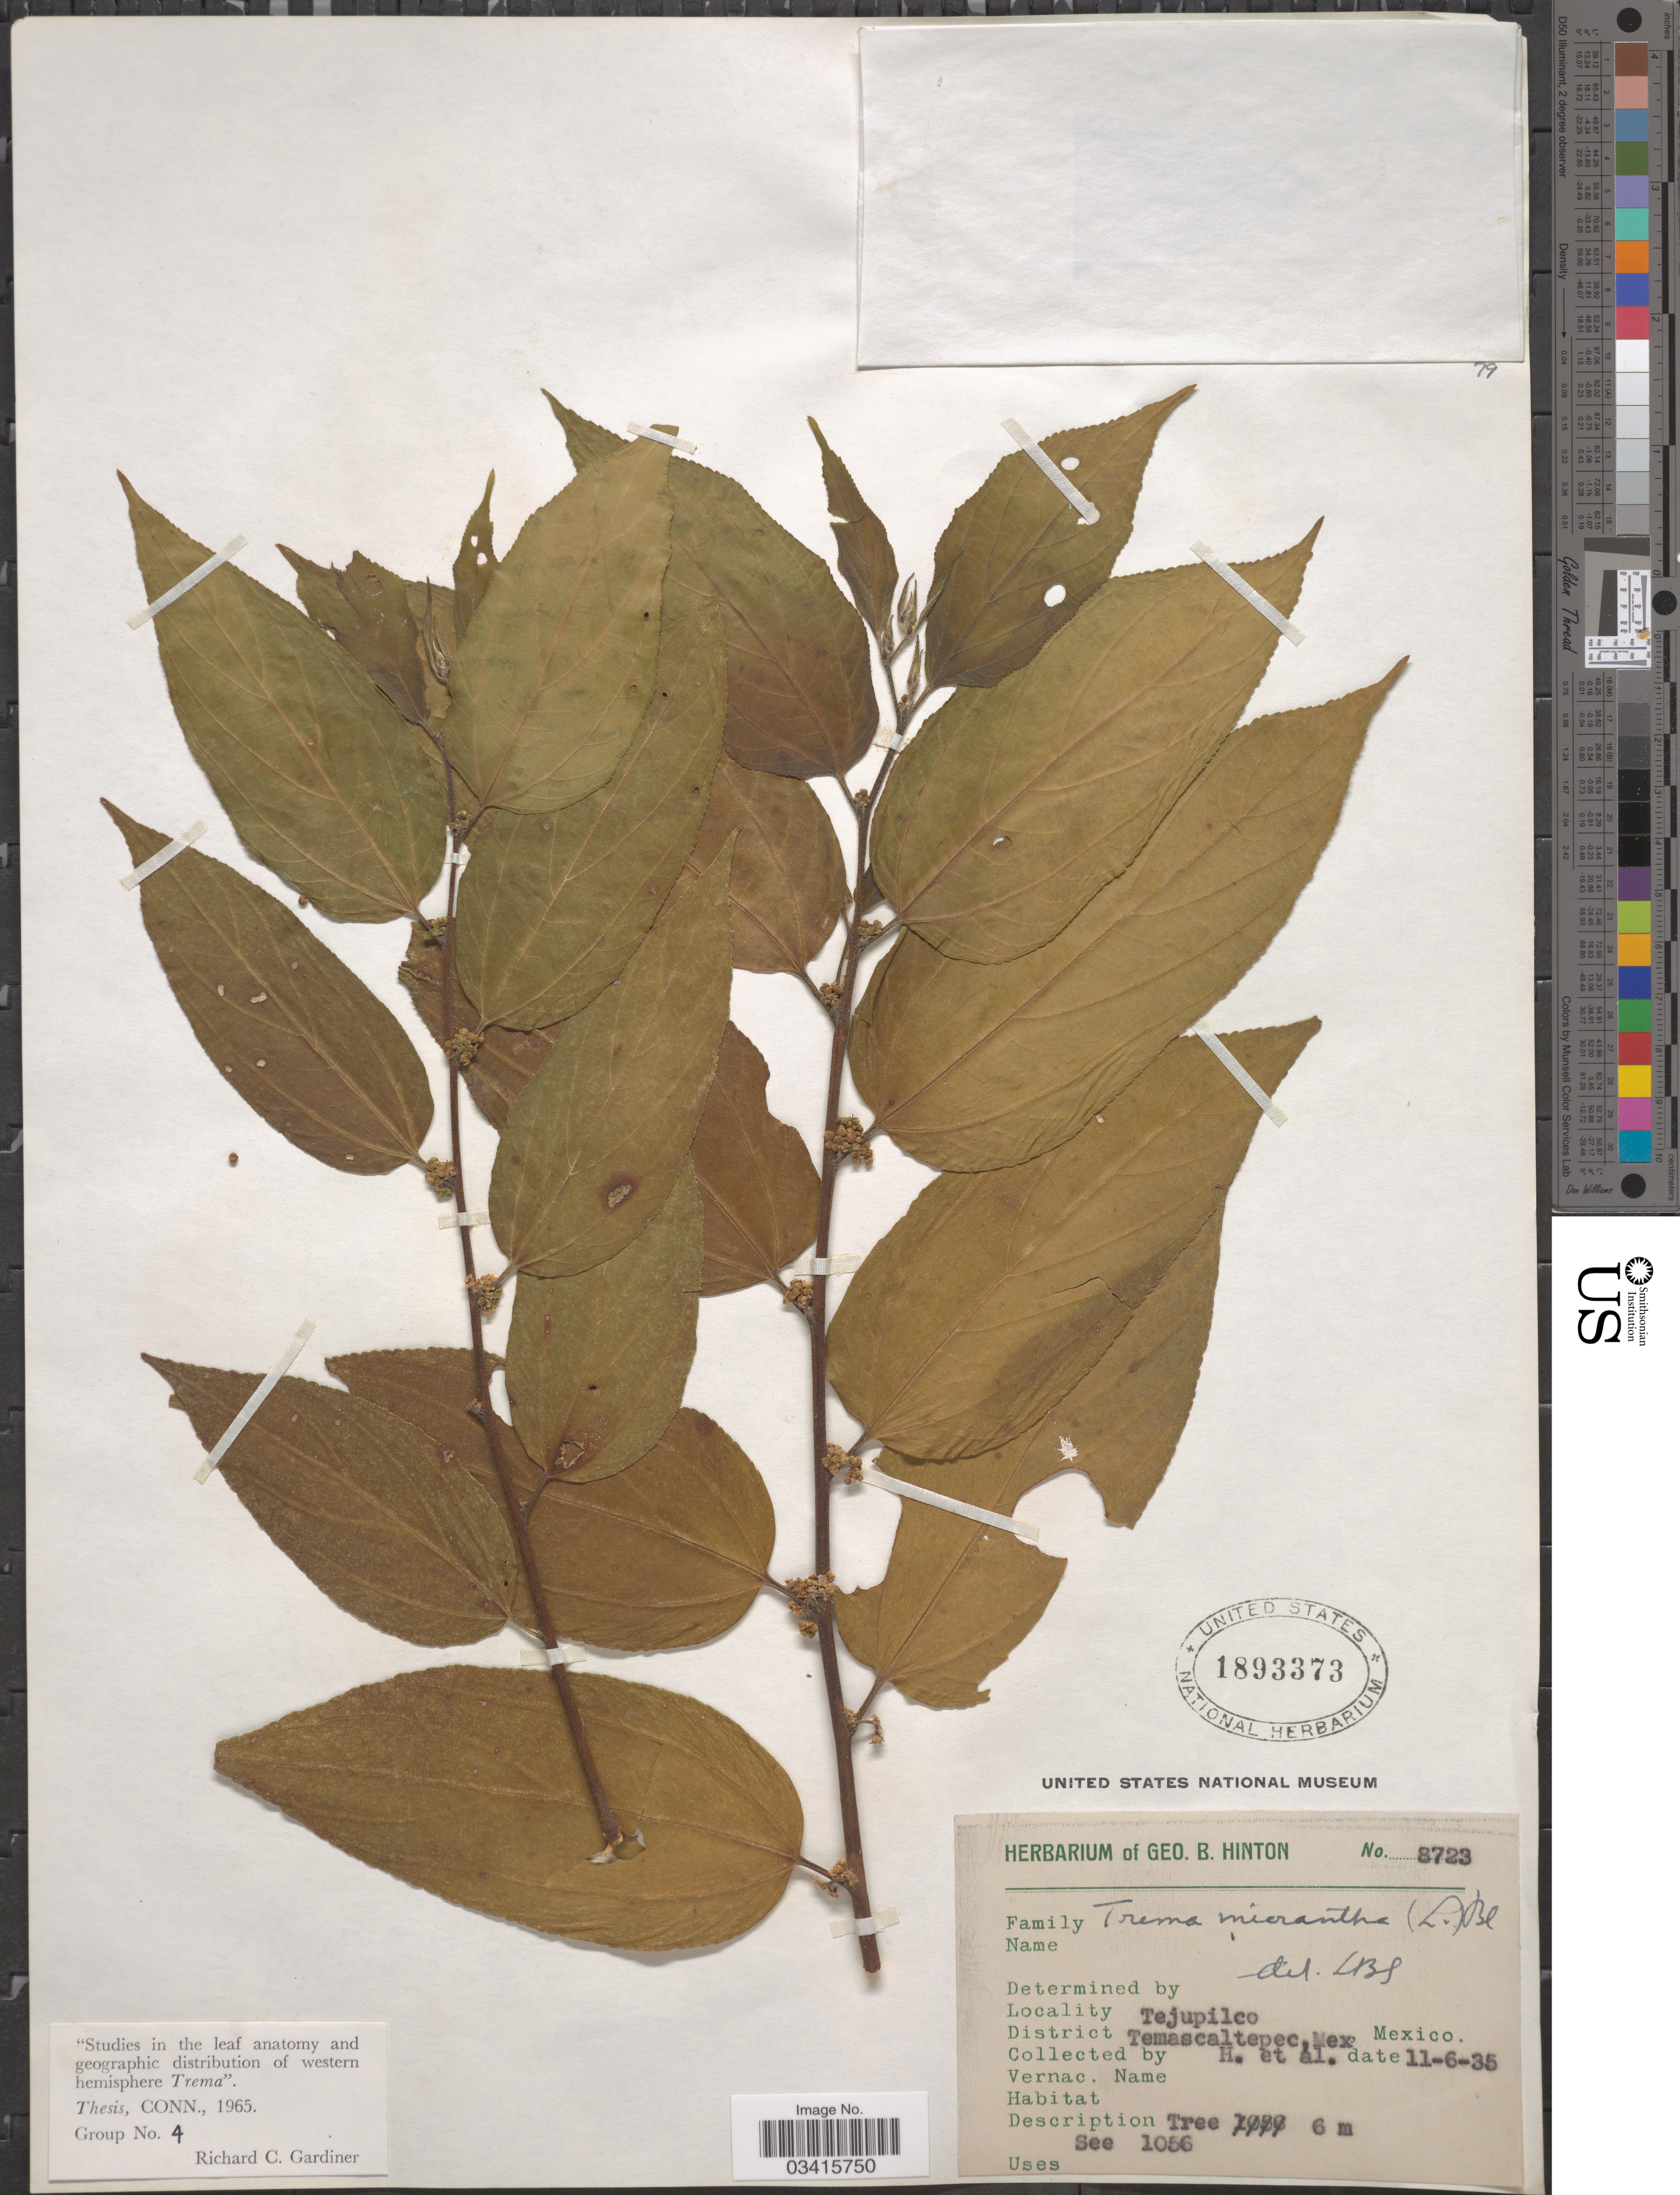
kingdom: Plantae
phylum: Tracheophyta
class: Magnoliopsida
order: Rosales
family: Cannabaceae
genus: Trema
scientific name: Trema micranthum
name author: (L.) Blume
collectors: G. B. Hinton & et al.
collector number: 8723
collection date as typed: Transcribed d/m/y: 11/6/35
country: Mexico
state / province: México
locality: Tejupilco. District Temascaltepec.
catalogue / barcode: US 1893373